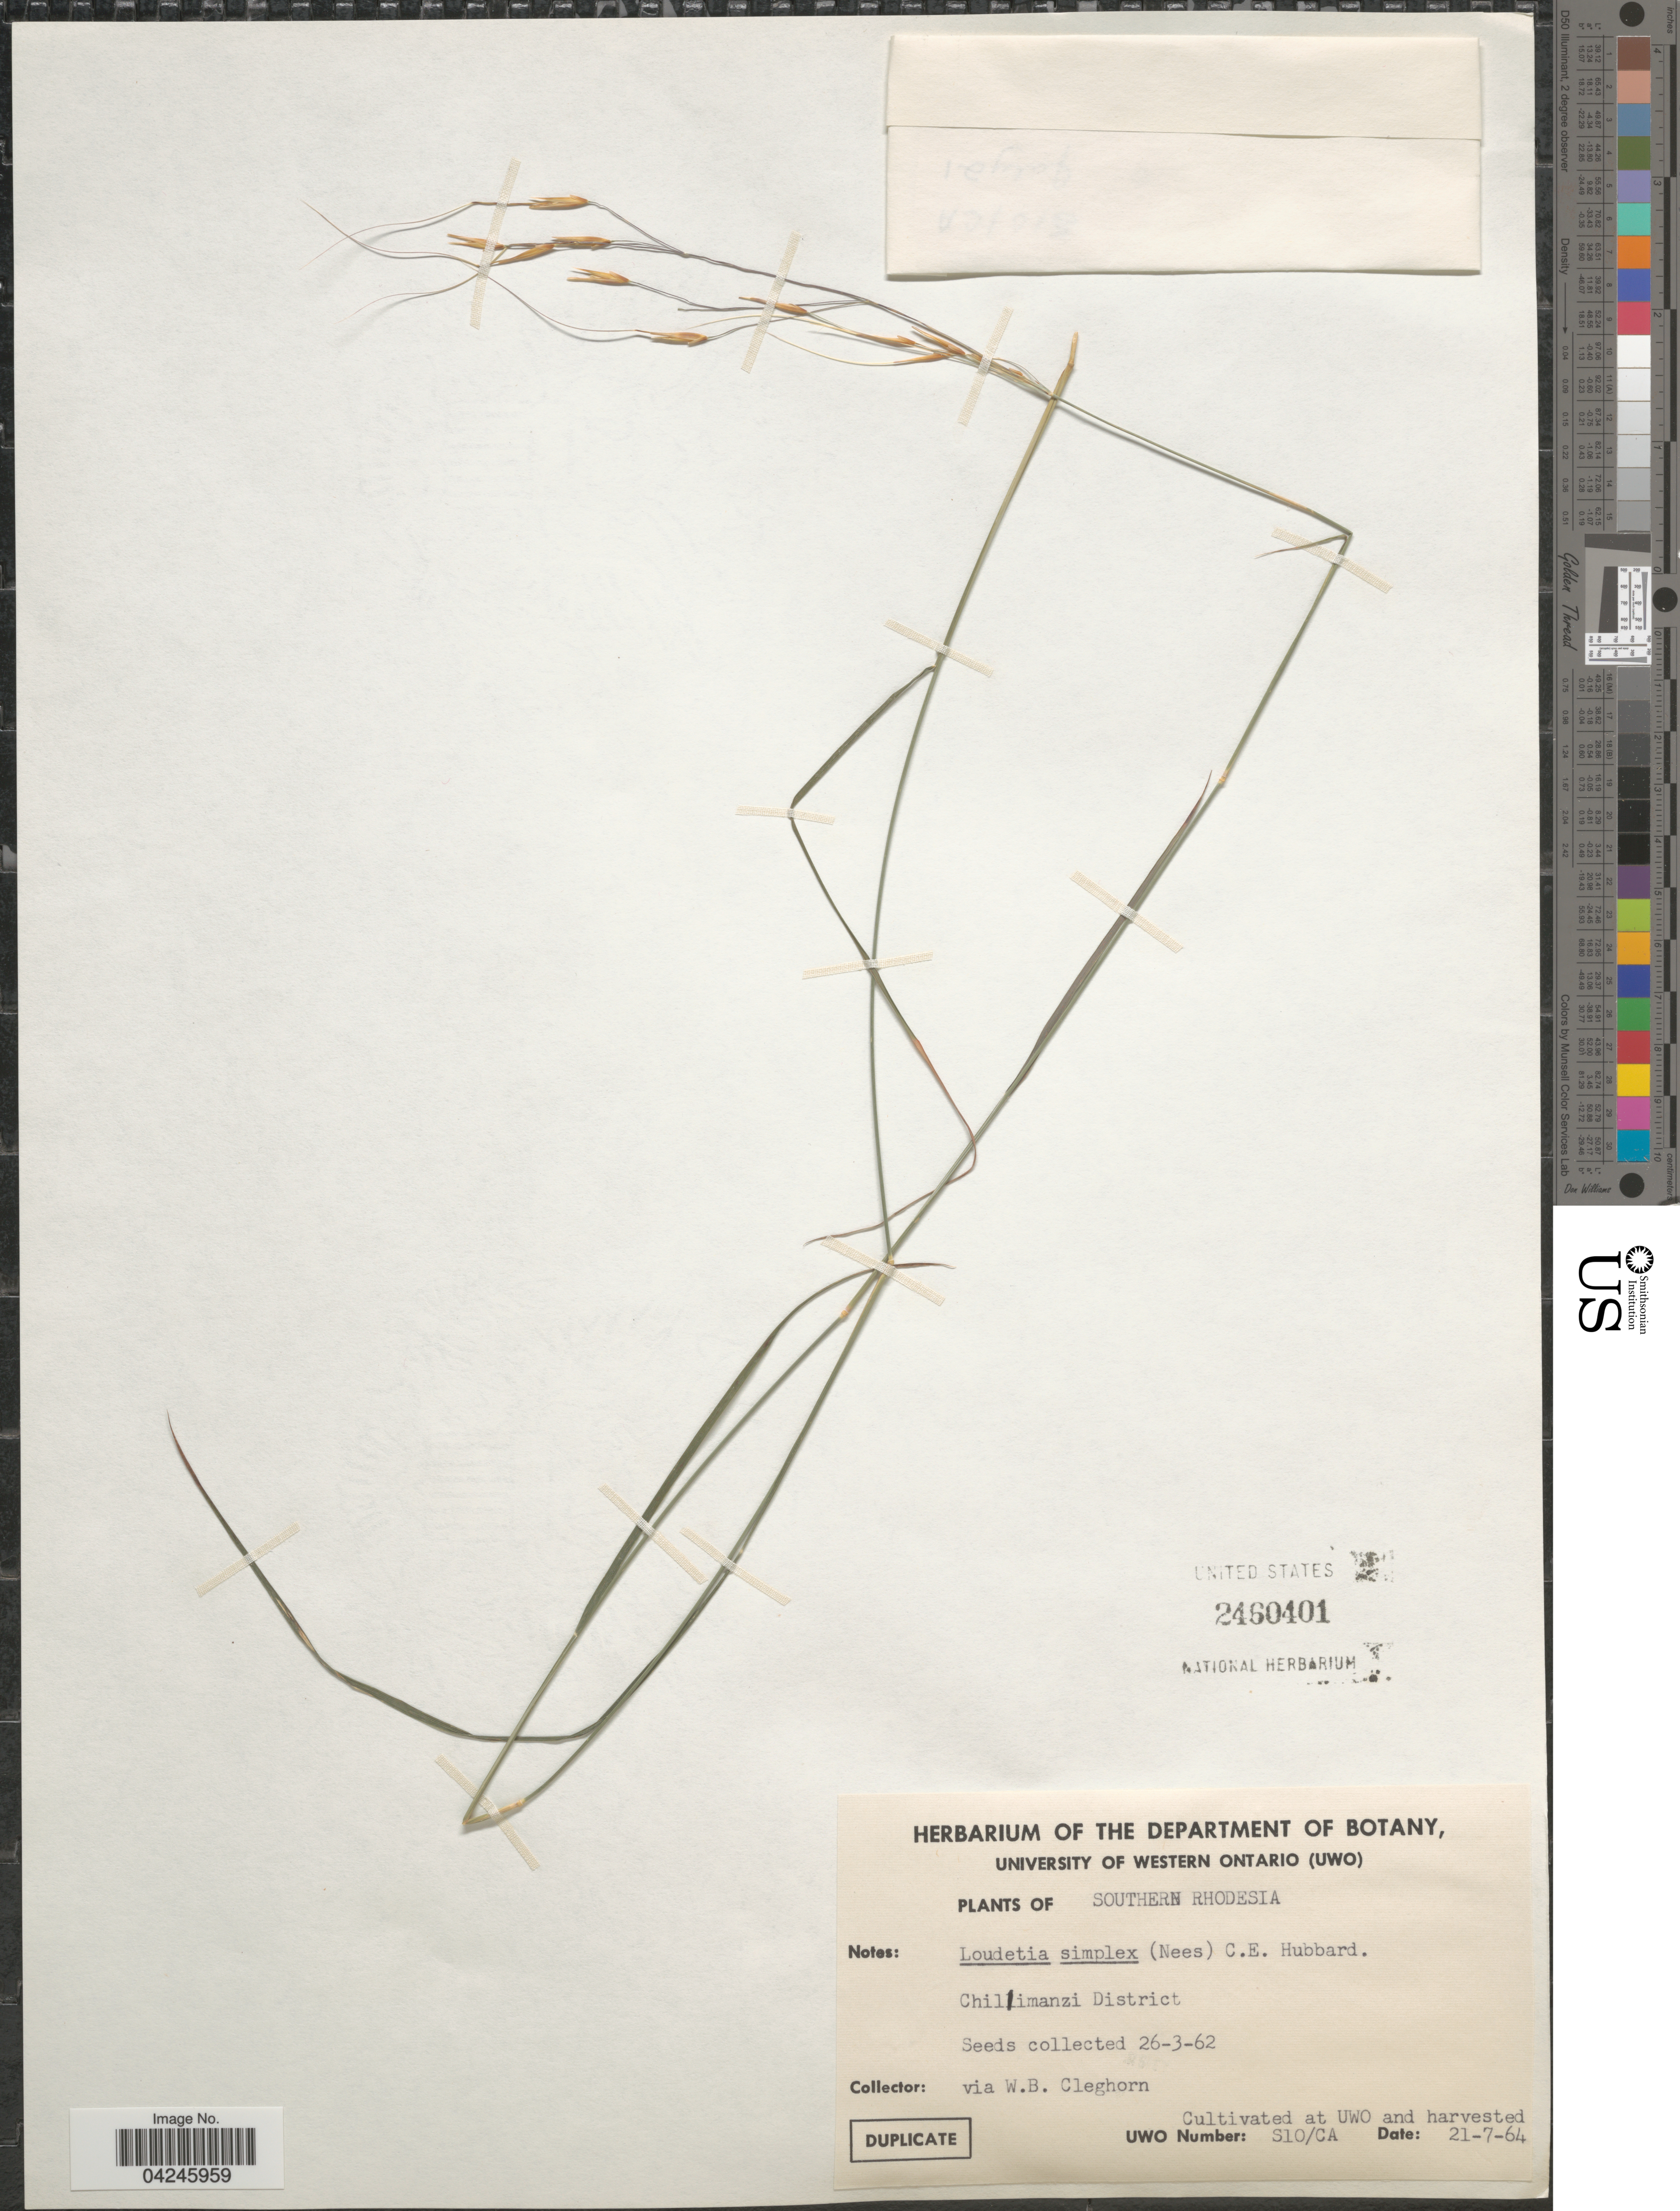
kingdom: Plantae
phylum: Tracheophyta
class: Liliopsida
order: Poales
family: Poaceae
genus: Loudetia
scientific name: Loudetia simplex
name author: (Nees) C.E. Hubb.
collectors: W. Cleghorn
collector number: S10/CA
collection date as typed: Transcribed d/m/y: 21/7/64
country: Canada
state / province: Ontario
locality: At UWO.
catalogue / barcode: US 2460401